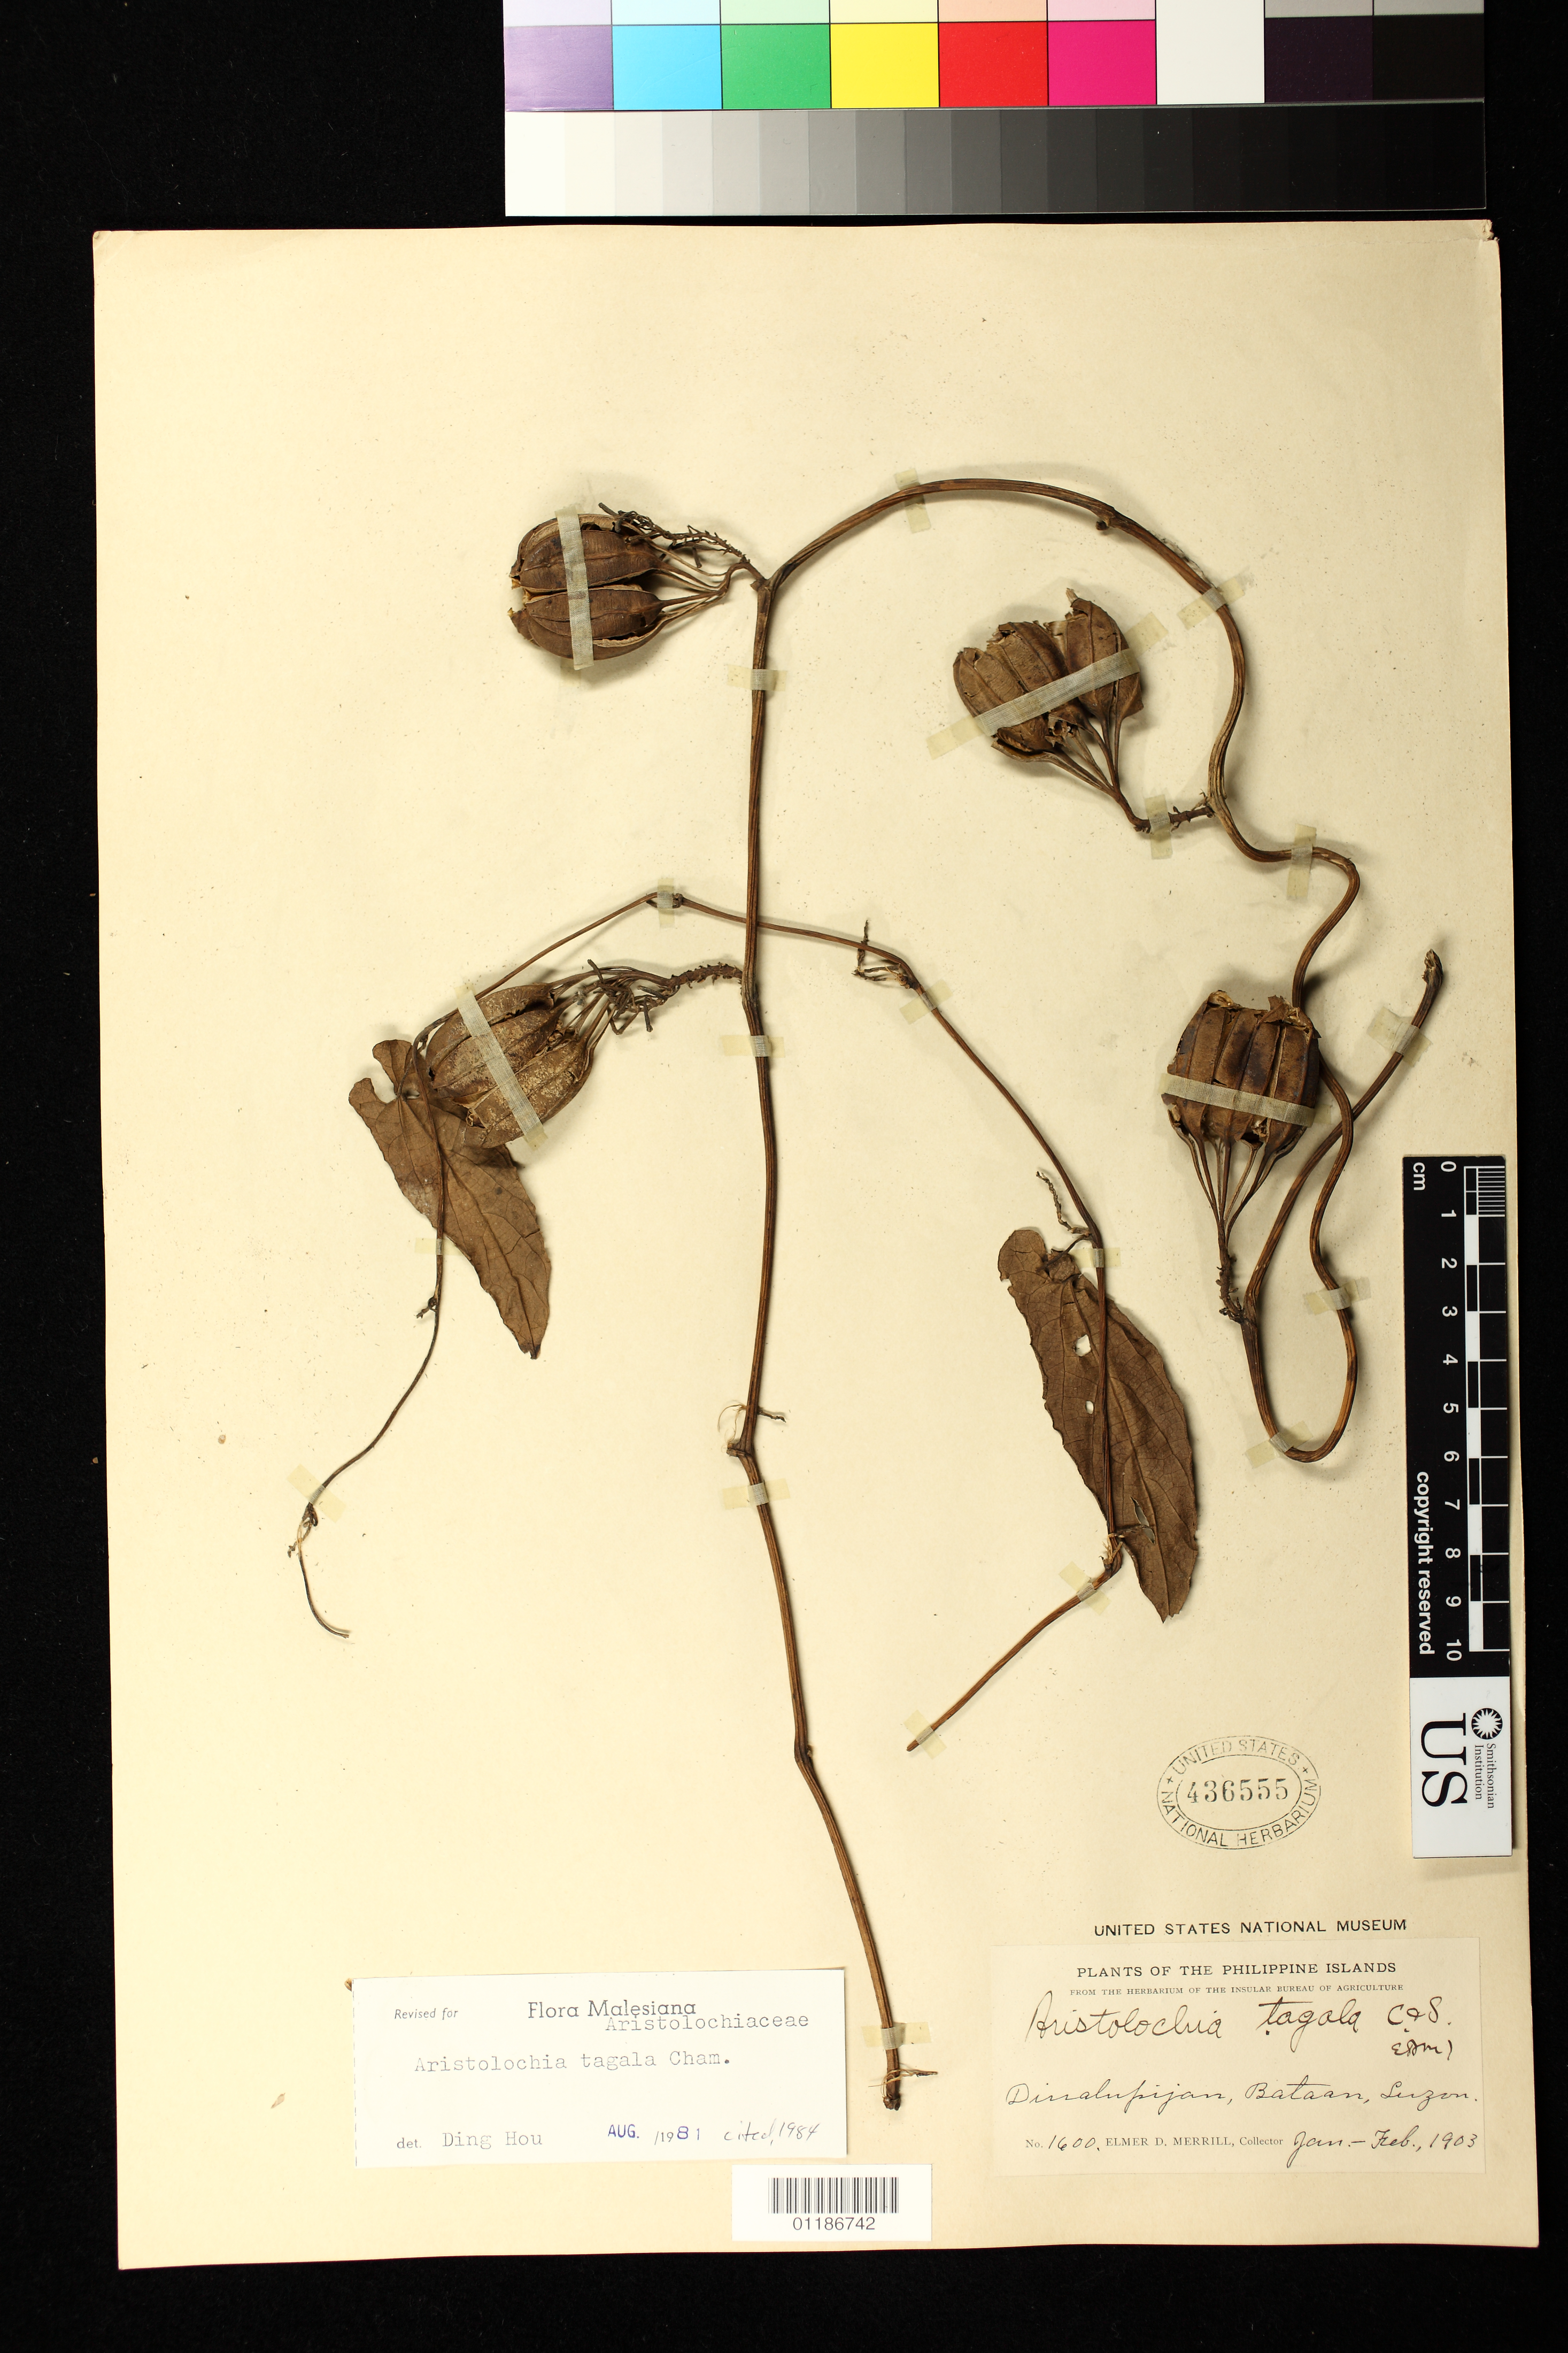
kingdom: Plantae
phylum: Tracheophyta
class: Magnoliopsida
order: Piperales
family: Aristolochiaceae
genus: Aristolochia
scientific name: Aristolochia tagala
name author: Cham.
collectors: E. D. Merrill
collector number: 1600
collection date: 1903-01/1903-02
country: Philippines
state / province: Central Luzon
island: Luzon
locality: Dinalupihan, Bataan, Luzon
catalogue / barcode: US 436555